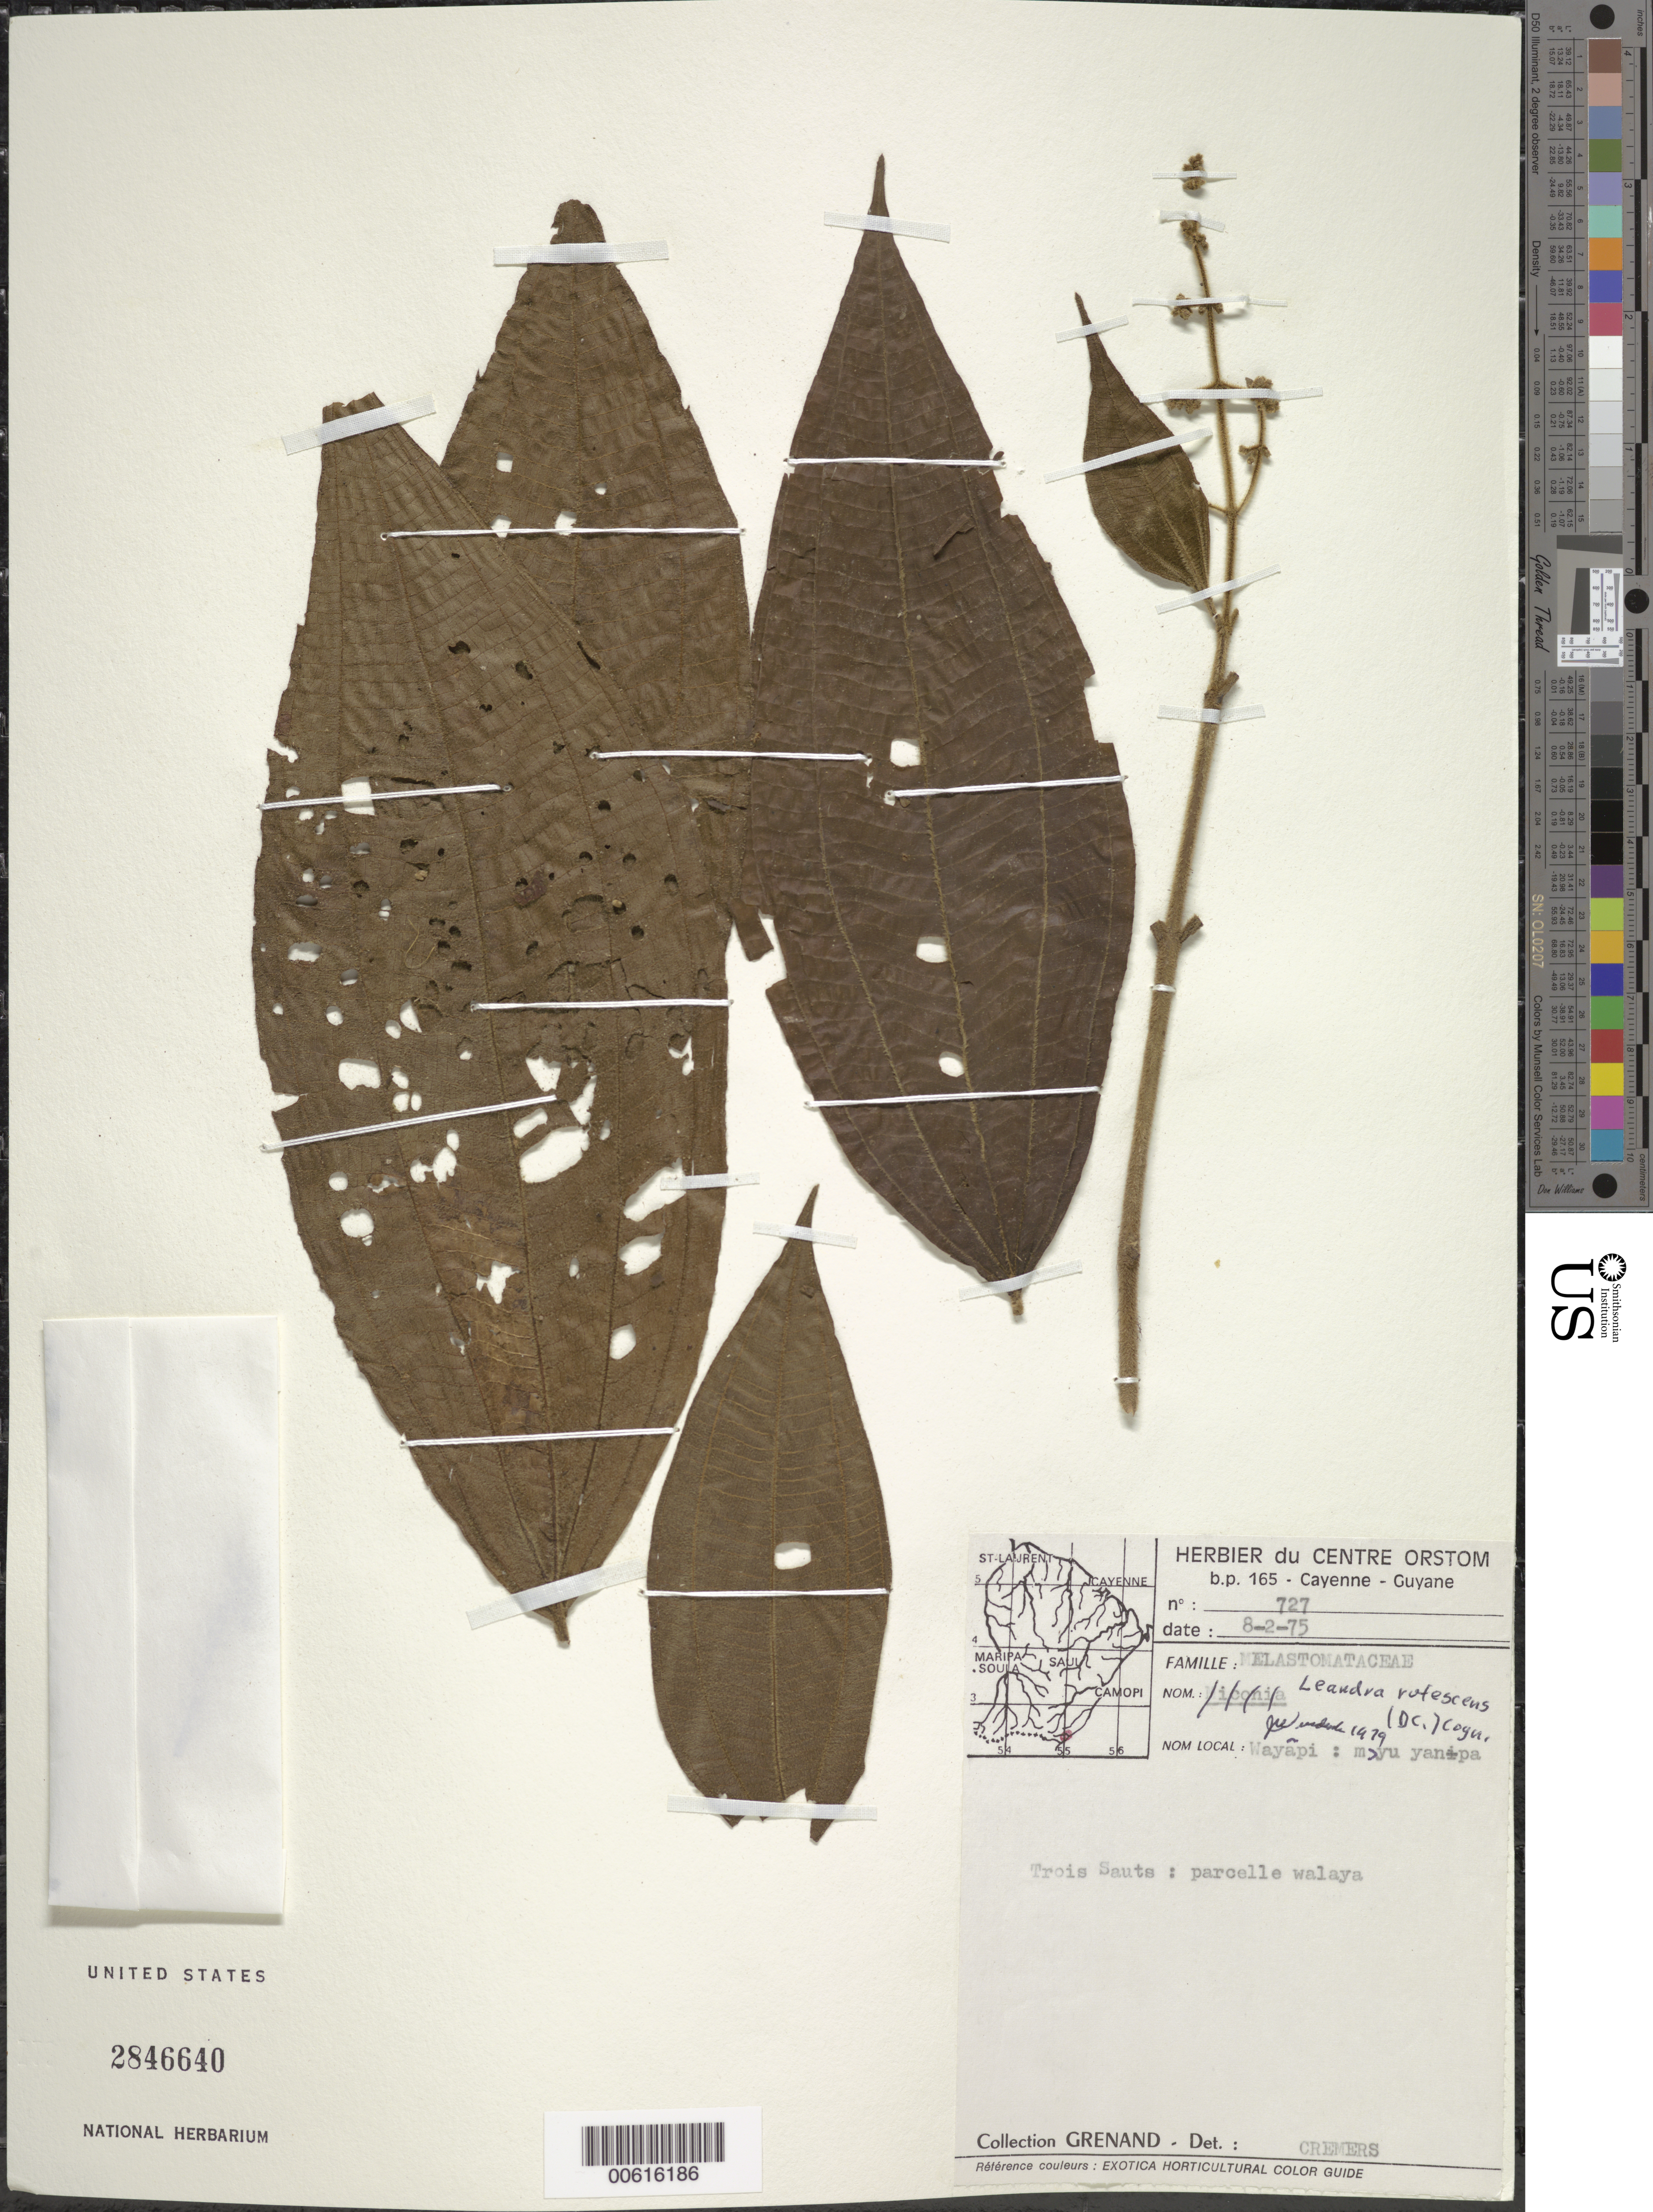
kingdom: Plantae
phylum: Tracheophyta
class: Magnoliopsida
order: Myrtales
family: Melastomataceae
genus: Leandra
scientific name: Leandra rufescens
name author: (DC.) Cogn.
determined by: Wurdack, John J., (US), US (UNITED STATES)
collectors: P. Grenand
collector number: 727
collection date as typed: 8-Feb-75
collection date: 1975-02-08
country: French Guiana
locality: Trois Sauts (Haut Oyapock), parcelle walaya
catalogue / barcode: US 2846640